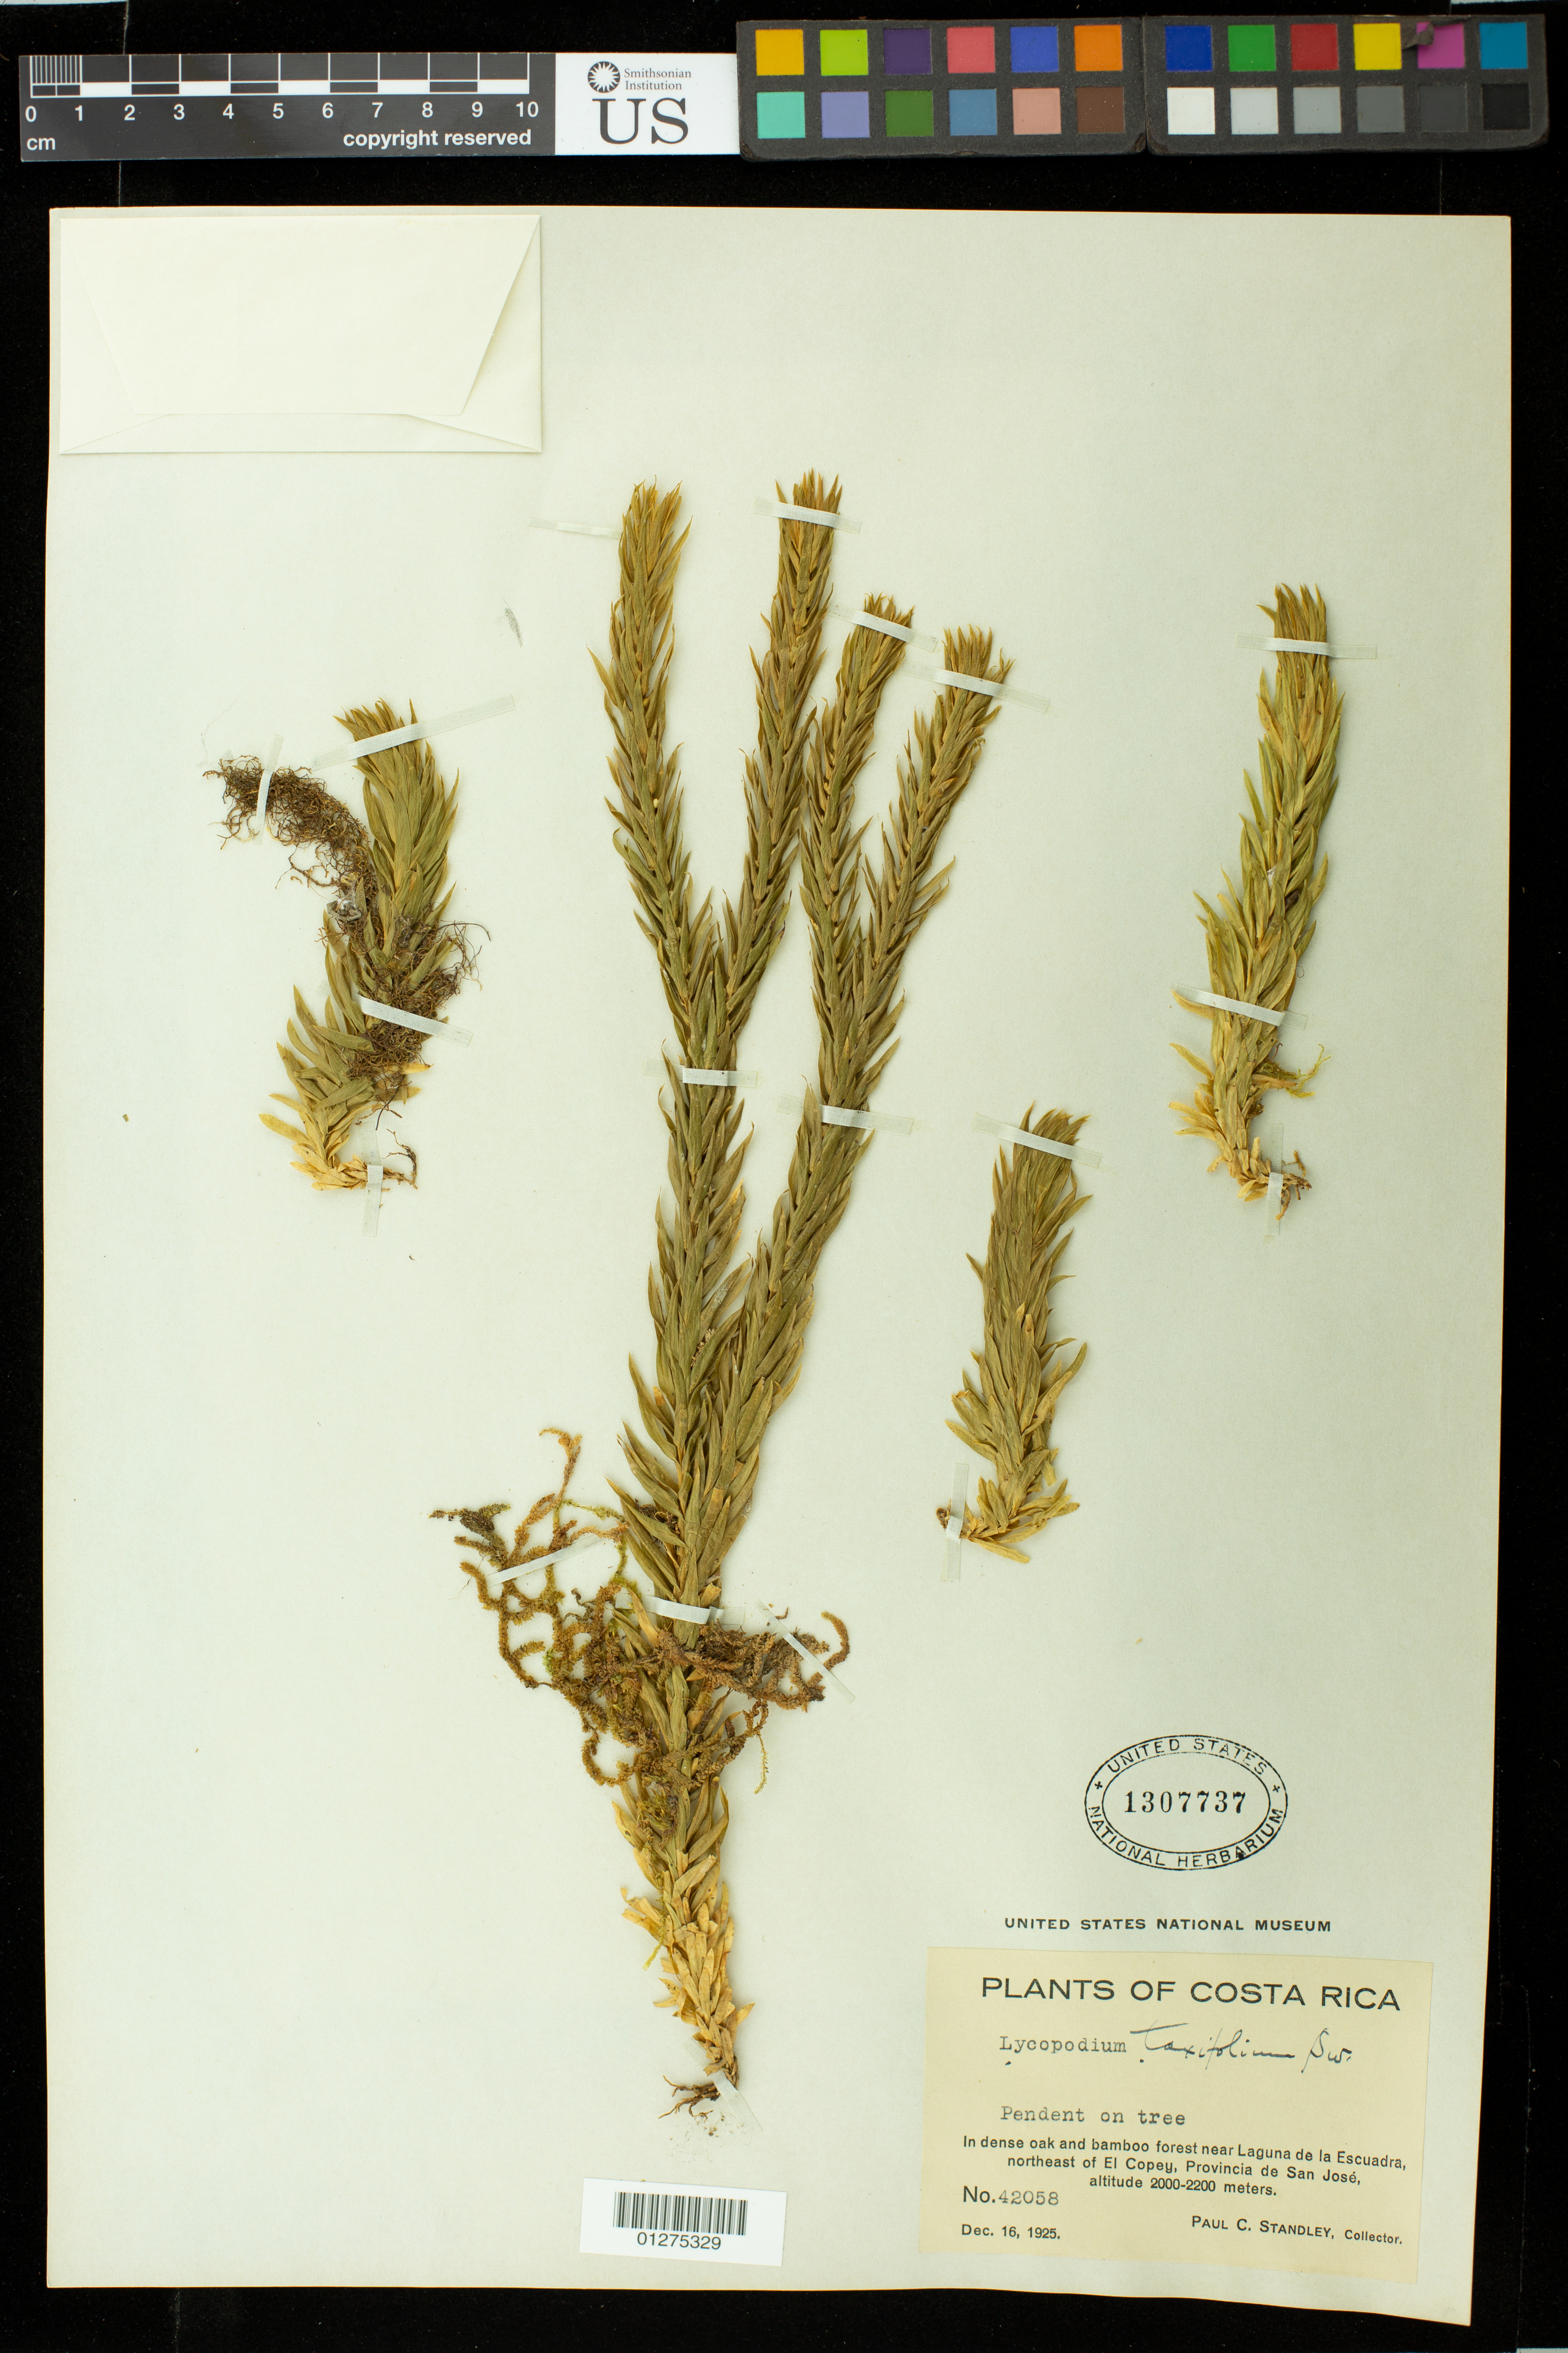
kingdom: Plantae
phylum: Tracheophyta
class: Lycopodiopsida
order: Lycopodiales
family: Lycopodiaceae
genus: Phlegmariurus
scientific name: Phlegmariurus taxifolius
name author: (Sw.) Á. Löve & D. Löve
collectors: P. C. Standley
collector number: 42058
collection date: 1925-12-16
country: Costa Rica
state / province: San Jose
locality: In dense oak and babboo forest near Laguna de la Escuadra, northeast of El Copey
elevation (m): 2000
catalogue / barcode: US 1307737